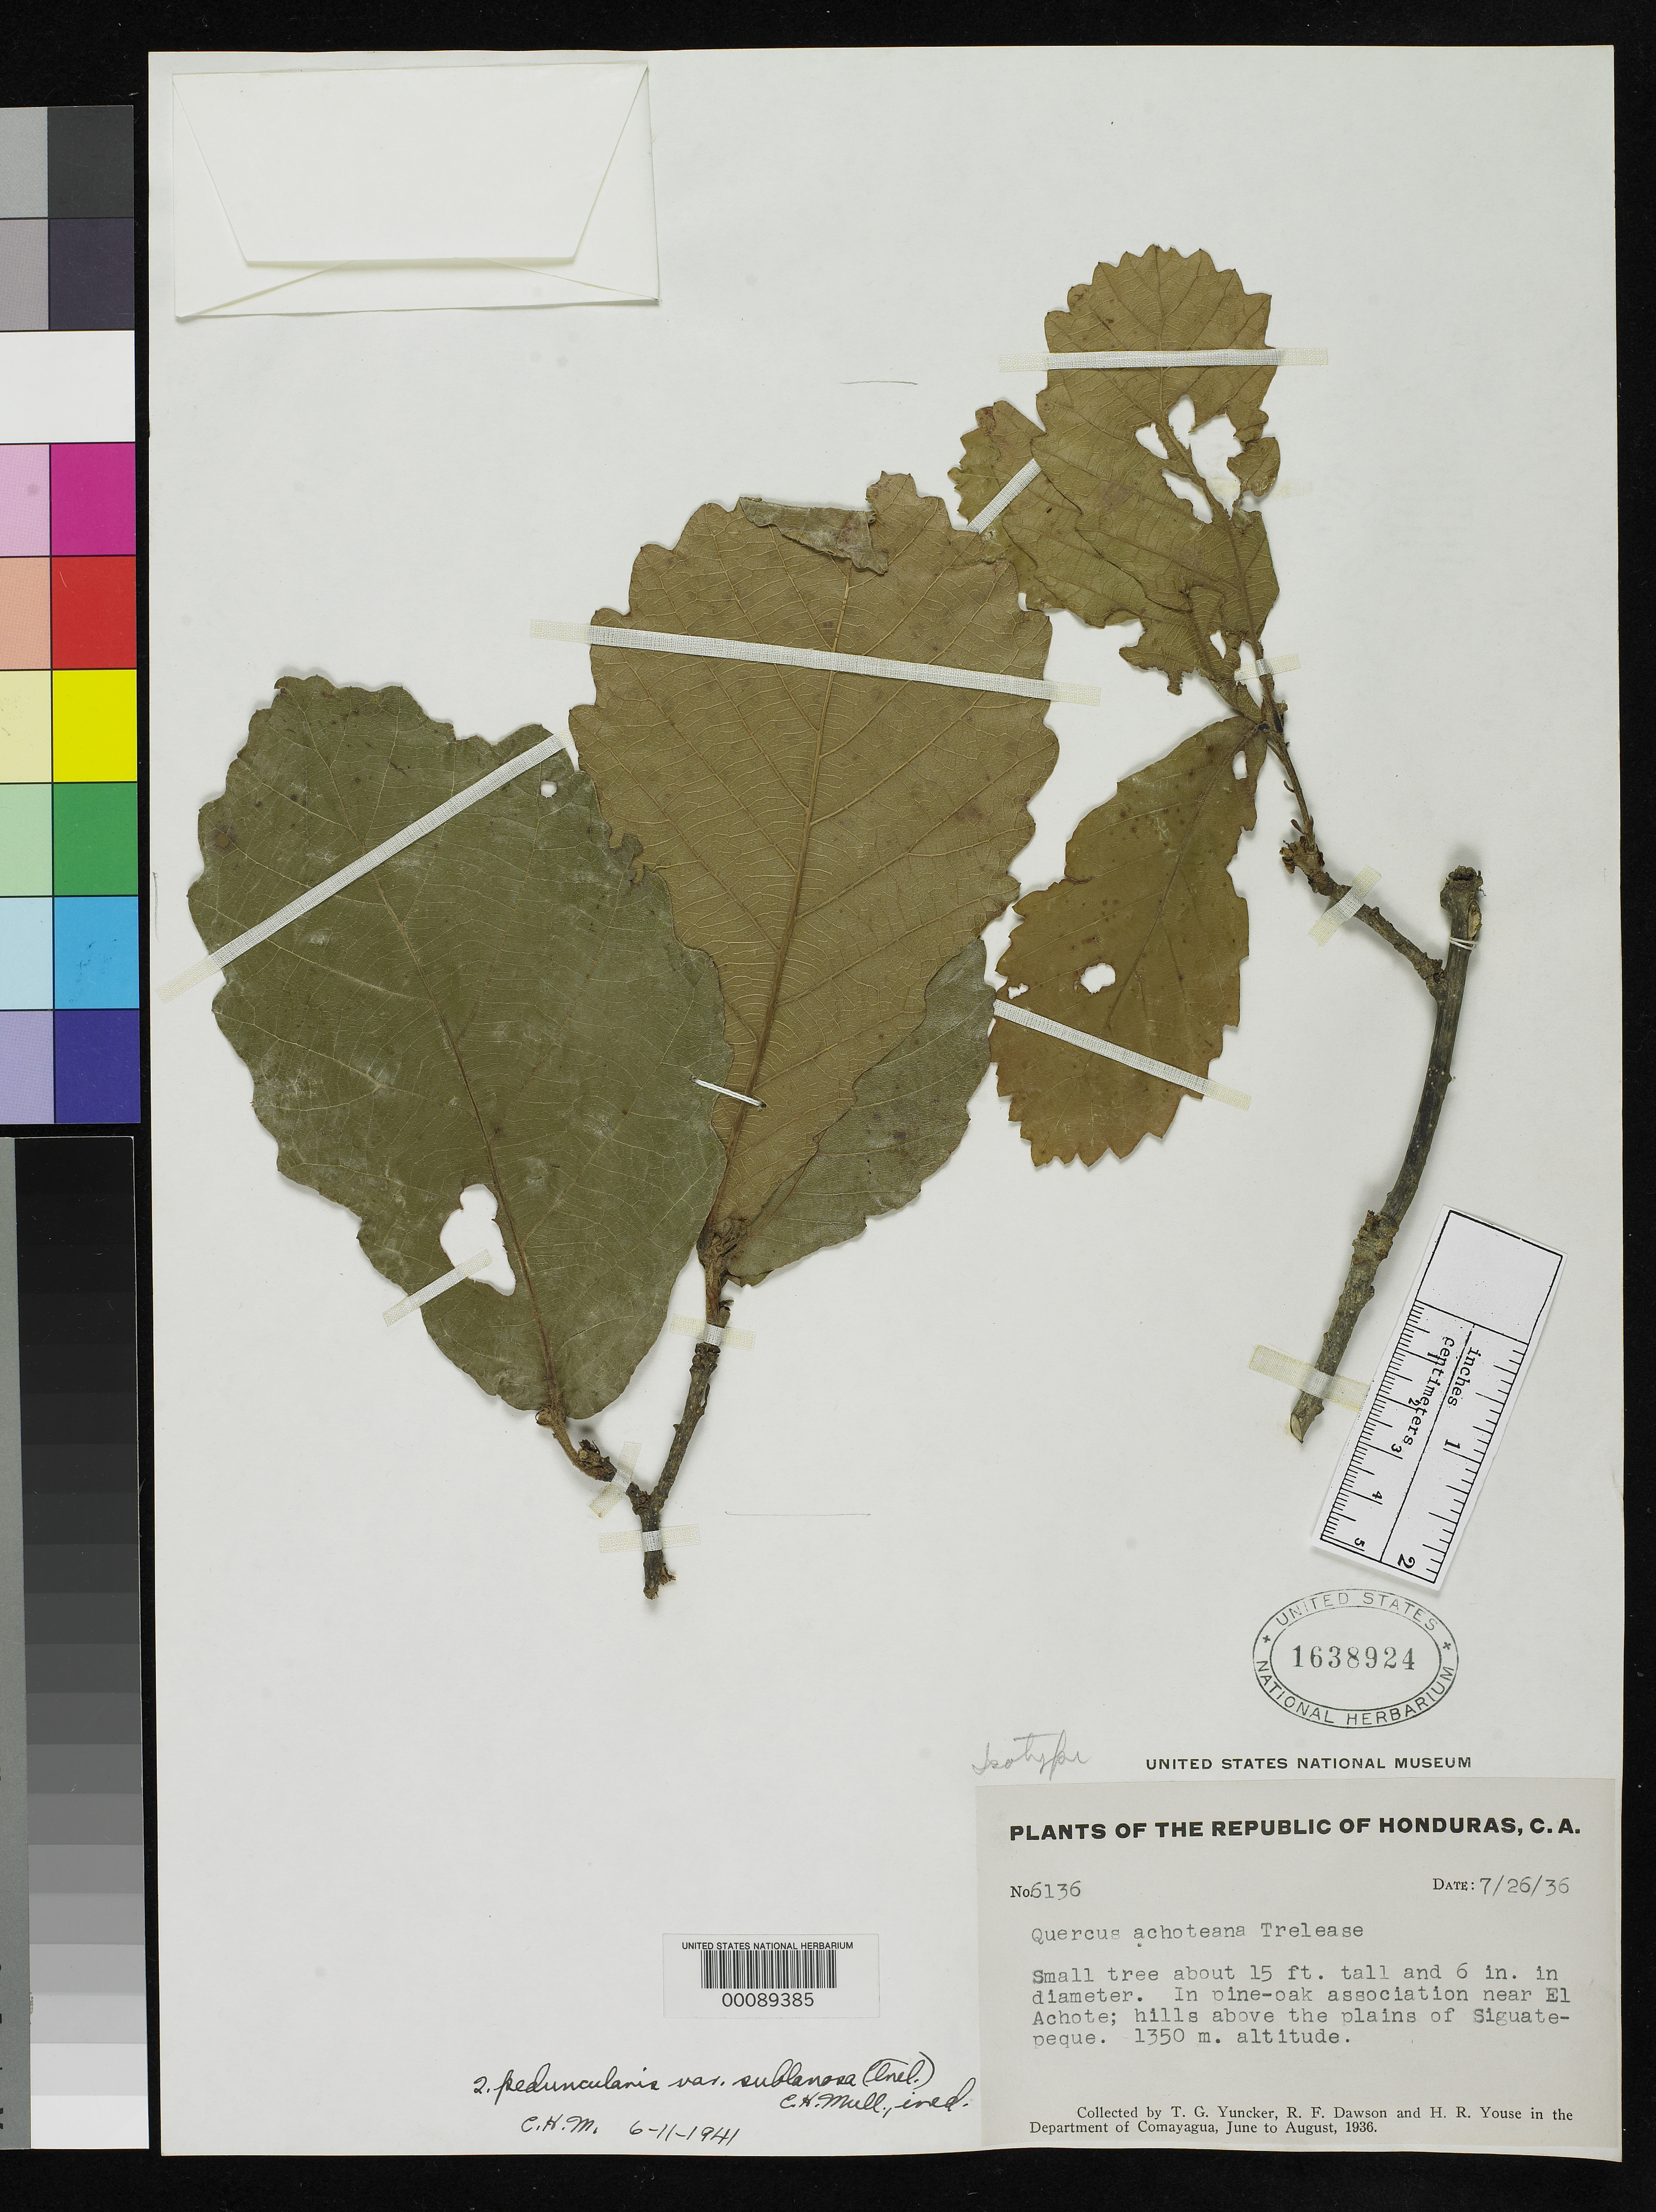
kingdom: Plantae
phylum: Tracheophyta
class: Magnoliopsida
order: Fagales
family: Fagaceae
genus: Quercus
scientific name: Quercus achoteana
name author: Trel.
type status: Isotype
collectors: T. G. Yuncker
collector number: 6136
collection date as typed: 26 Jul 1936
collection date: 1936-07-26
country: Honduras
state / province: Comayagua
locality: Near El Achote.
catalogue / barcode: US 1638924